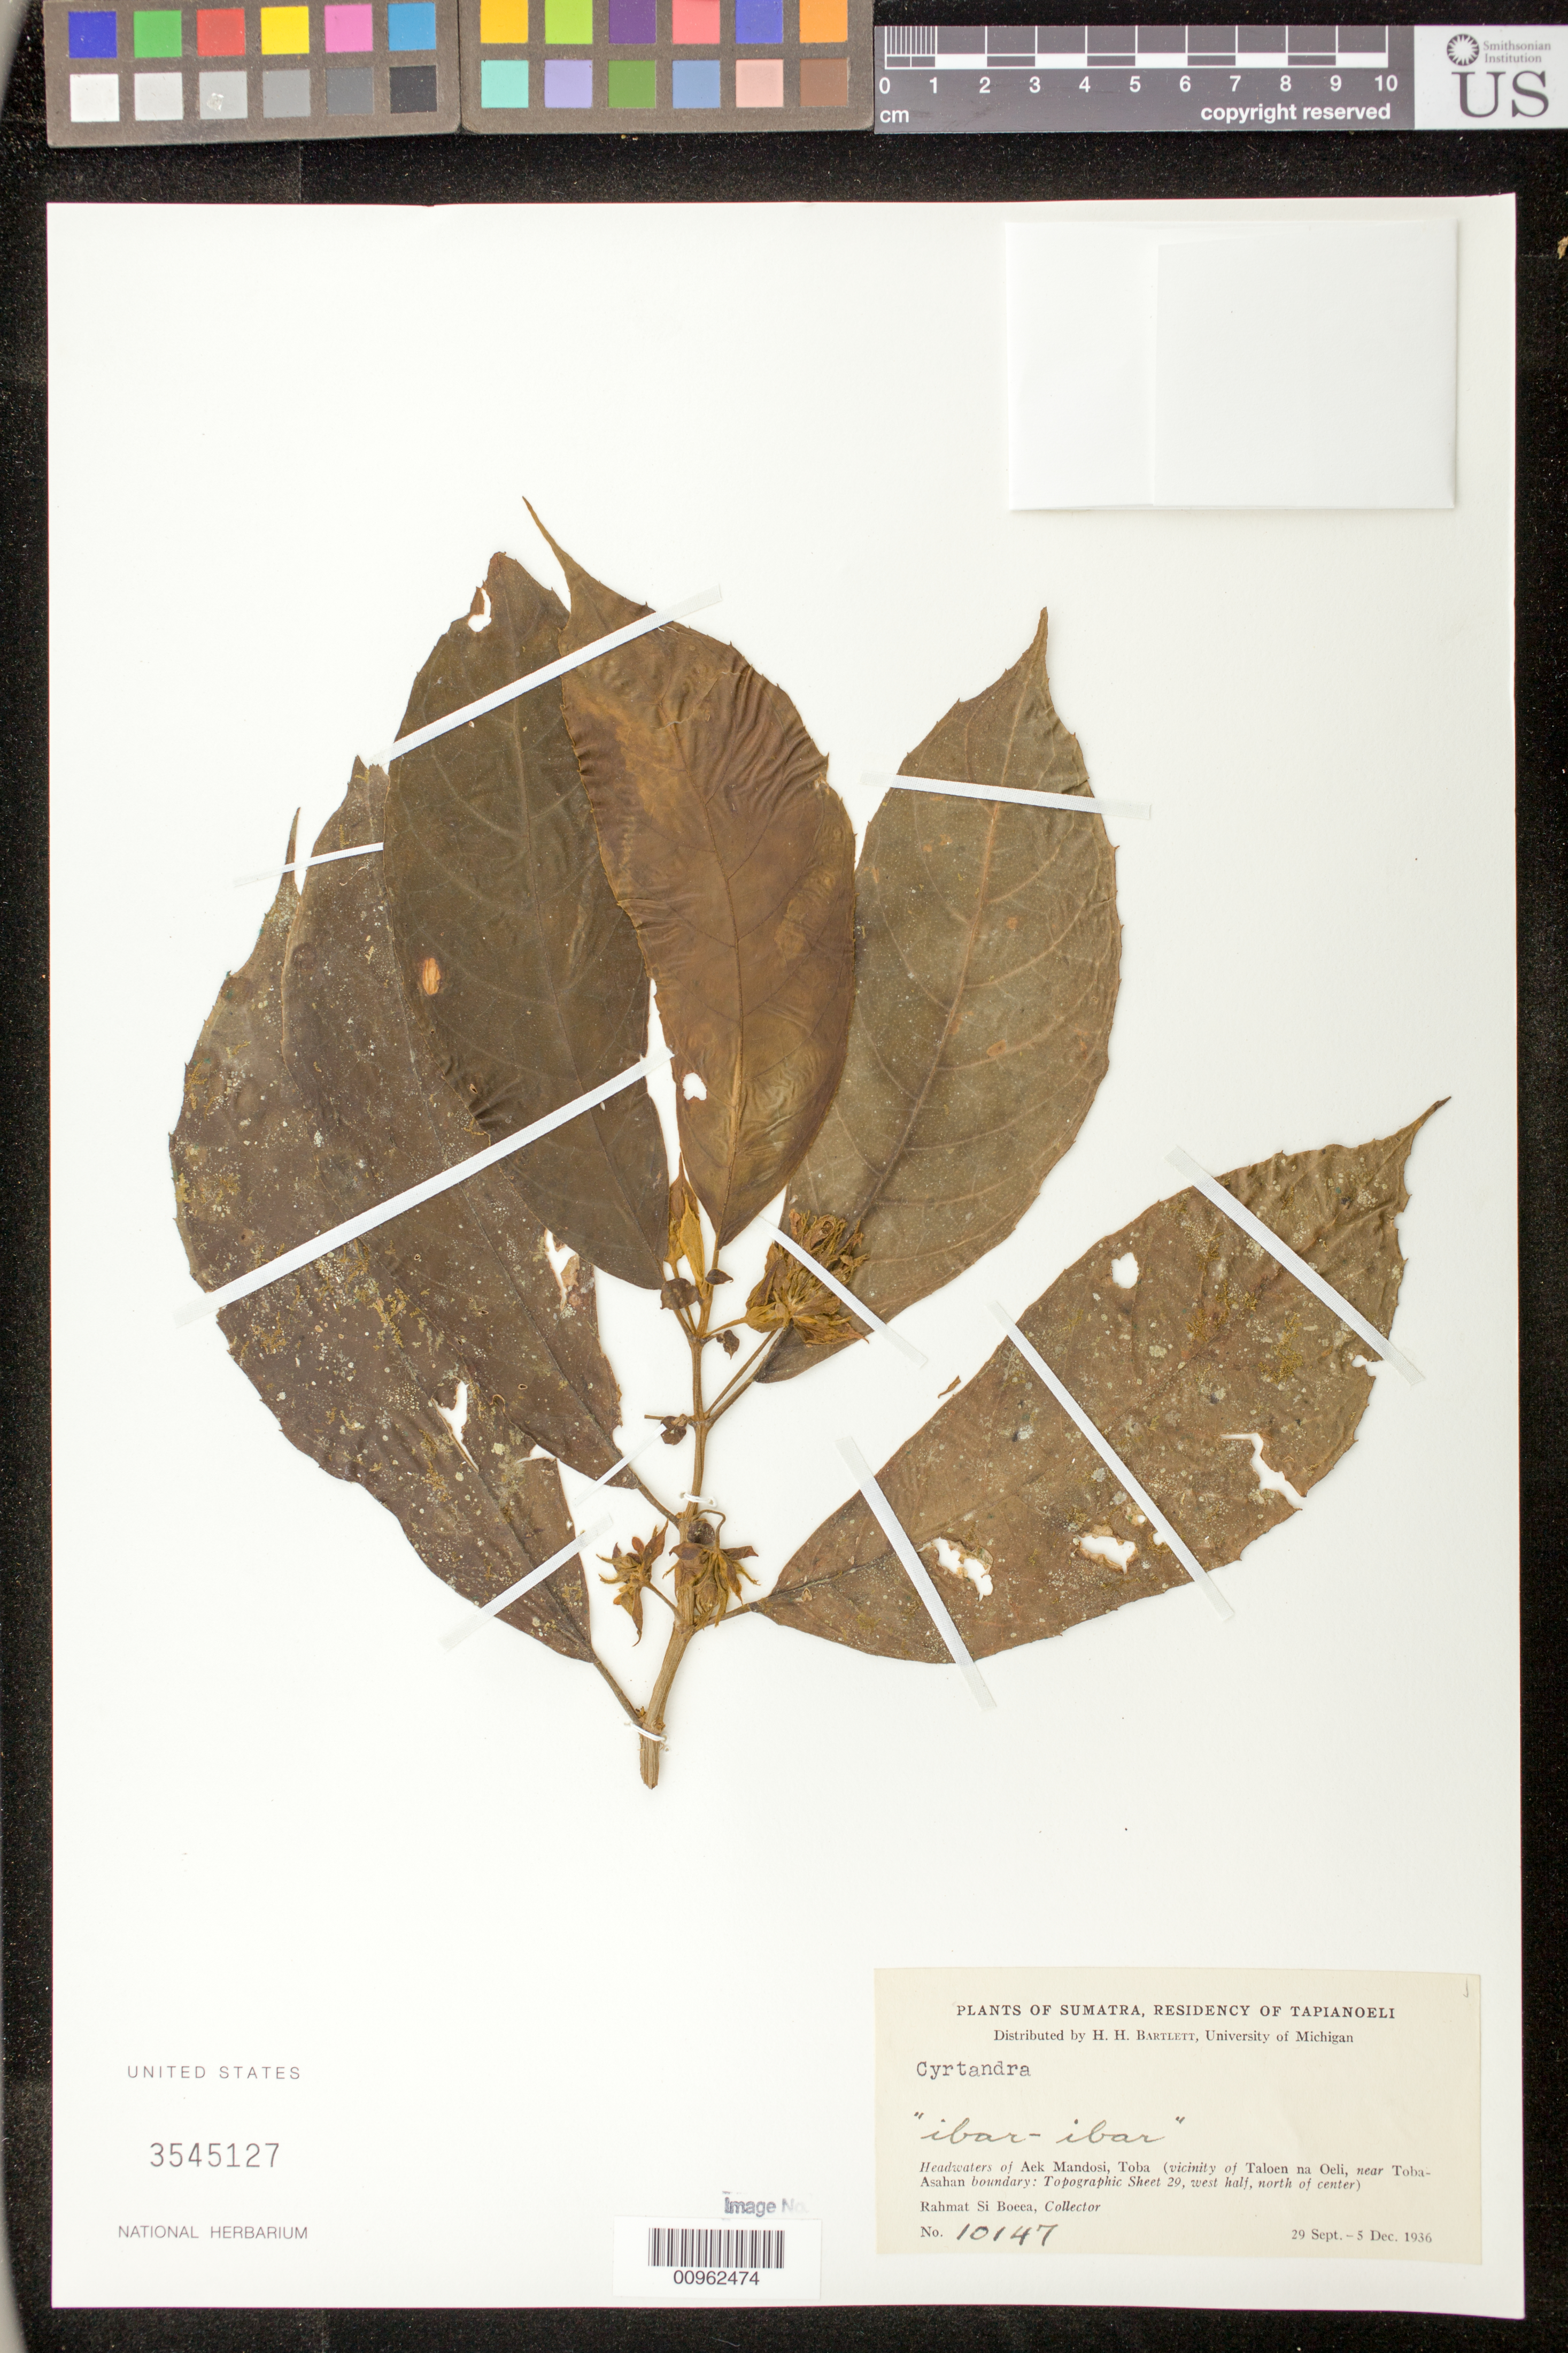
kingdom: Plantae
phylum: Tracheophyta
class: Magnoliopsida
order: Lamiales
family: Gesneriaceae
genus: Cyrtandra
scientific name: Cyrtandra sp.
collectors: Rahmat Si Boeea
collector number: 10147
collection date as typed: Sep-Dec 1936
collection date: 1936-09/1936-12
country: Indonesia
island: Sumatra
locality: Sumatra, residency of Tapianoeli. Headwaters of Aek Mandosi, Toba (vicinity of Taloen na Oeli, near Toba-Asahan boundary: topographic sheet 29, west half, north of center)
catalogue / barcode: US 3545127